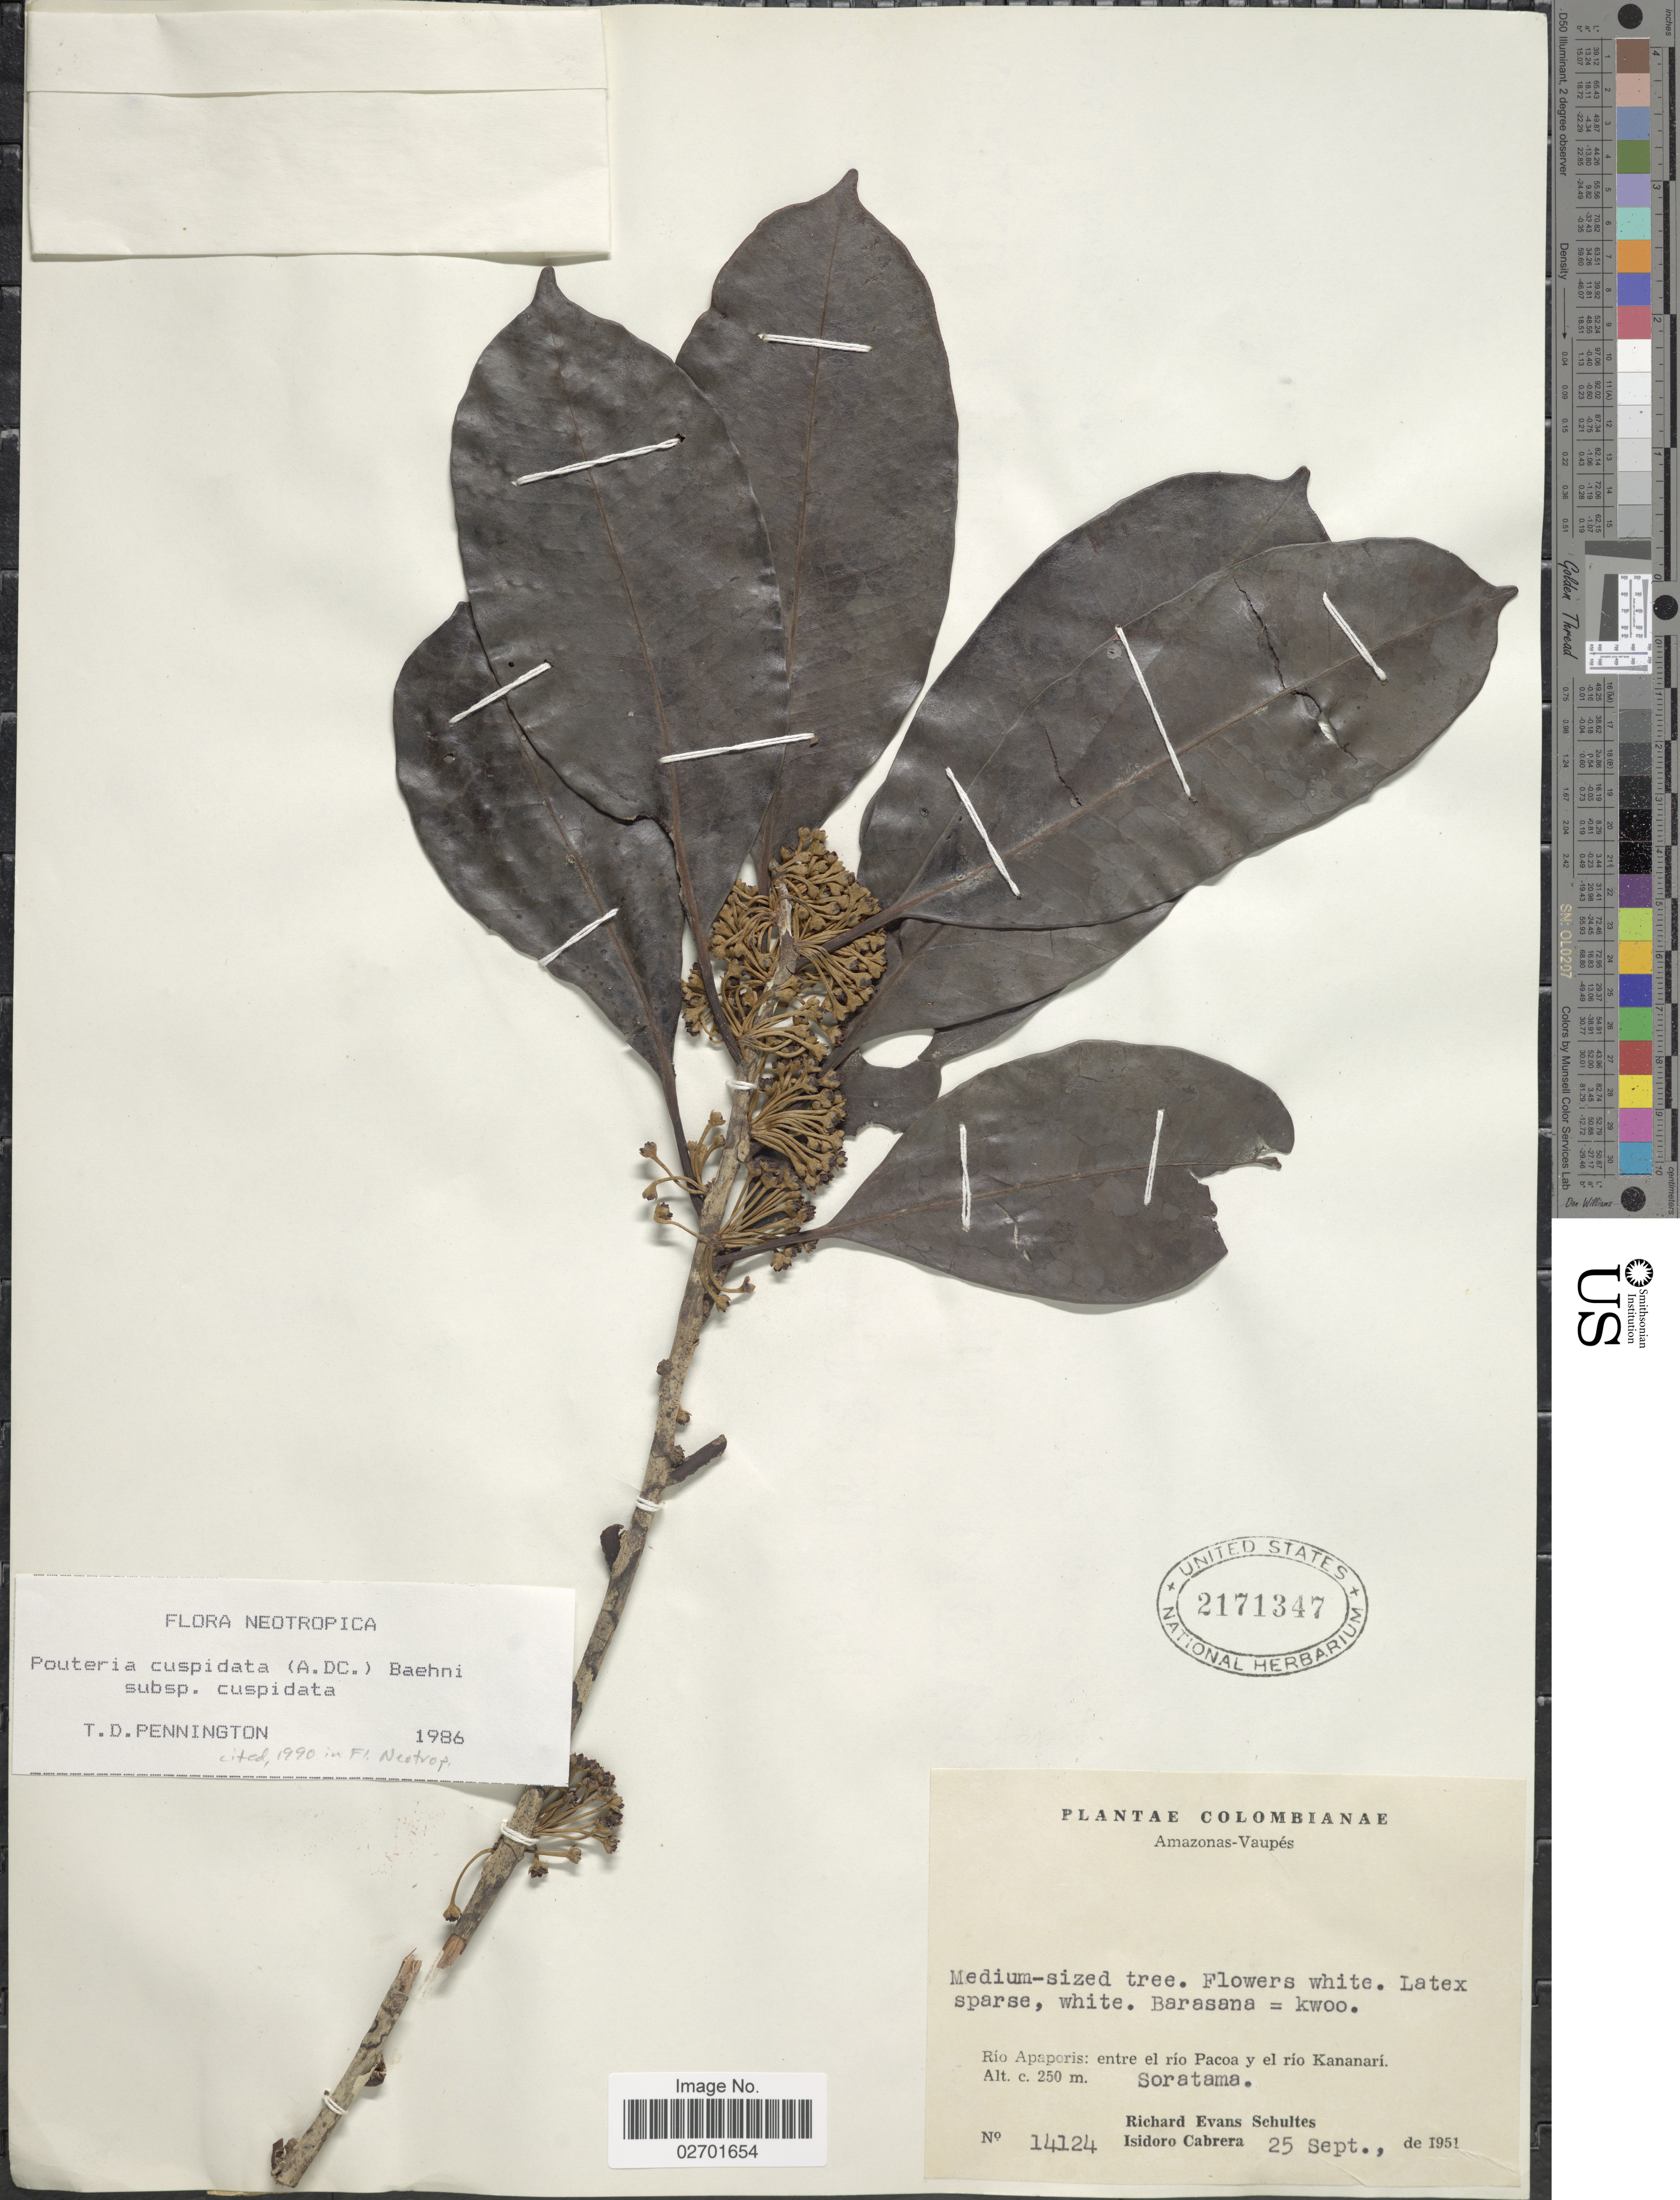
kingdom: Plantae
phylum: Tracheophyta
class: Magnoliopsida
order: Ericales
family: Sapotaceae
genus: Pouteria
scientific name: Pouteria cuspidata subsp. cuspidata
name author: (A. DC.) Baehni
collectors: R. E. Schultes & I. Cabrera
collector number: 14124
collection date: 1951-09-25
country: Colombia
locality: Amazonas-Vaupes, Rio Apaporis: entre el rio Pacoa y el rio Kananari, Soratama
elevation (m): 250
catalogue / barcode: US 2171347